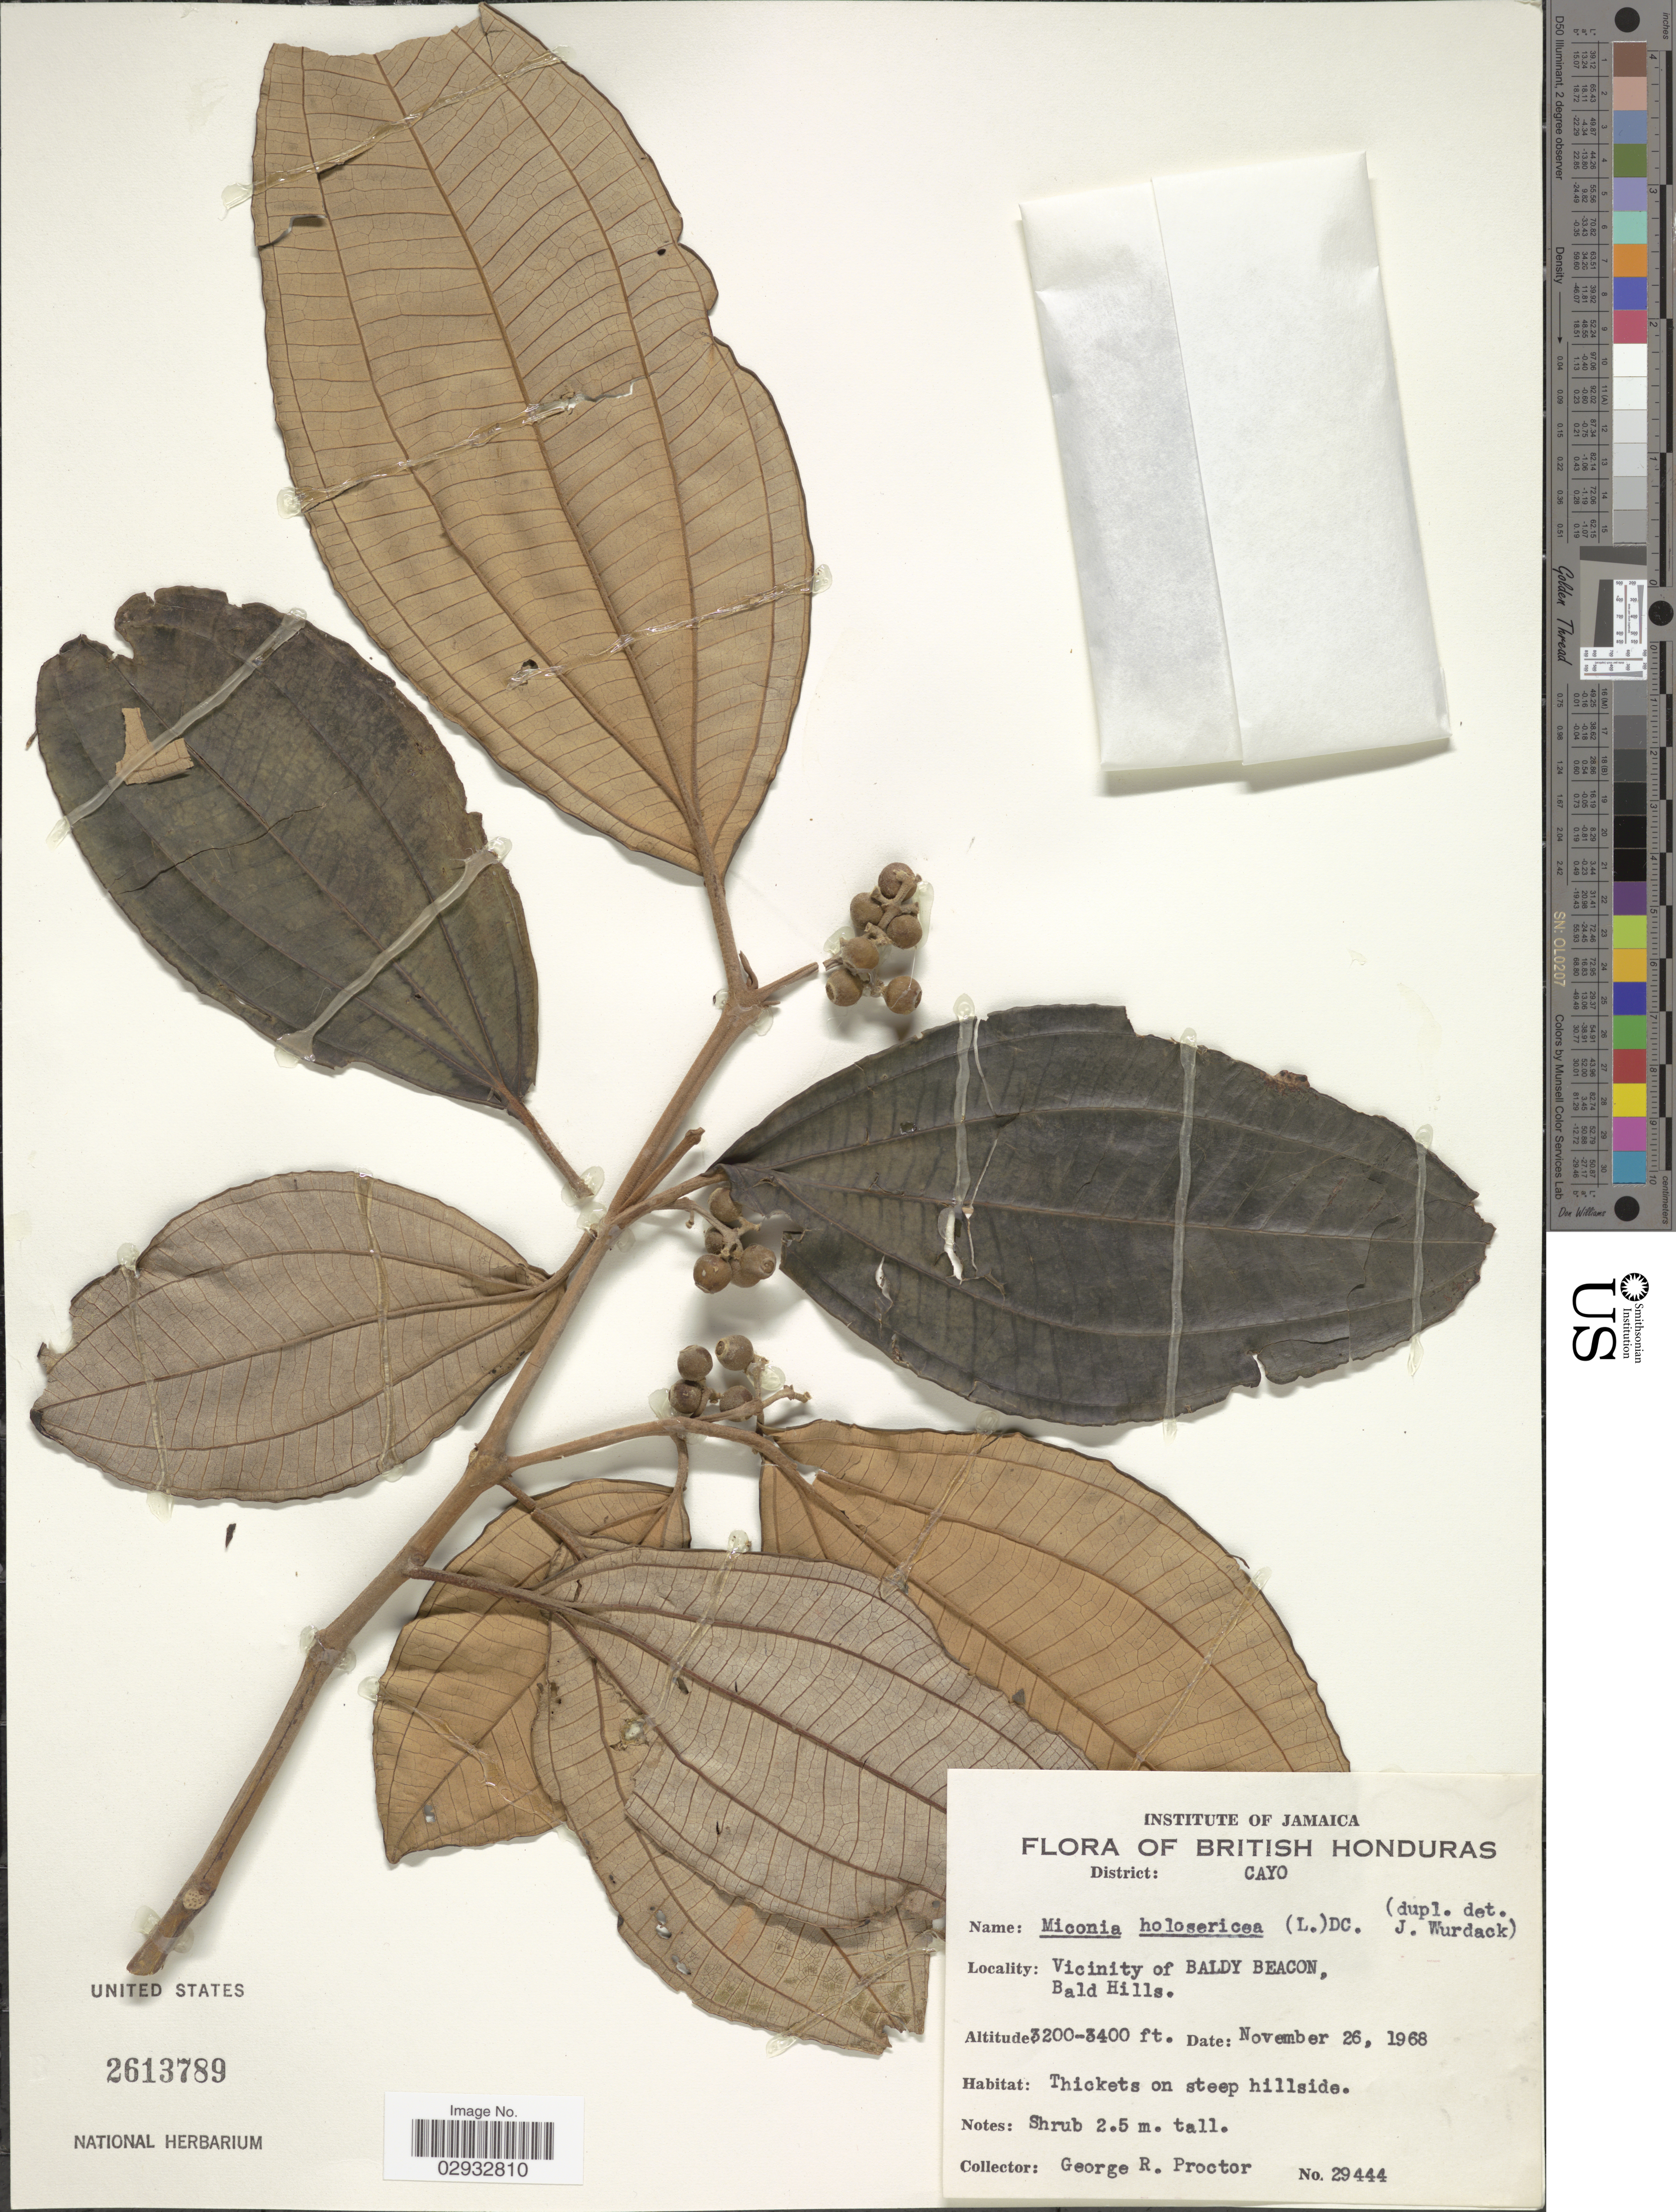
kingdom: Plantae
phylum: Tracheophyta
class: Magnoliopsida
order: Myrtales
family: Melastomataceae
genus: Miconia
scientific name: Miconia holosericea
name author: (L.) DC.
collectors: G. Proctor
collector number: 29444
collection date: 1968-11-26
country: Belize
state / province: Cayo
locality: British Honduras. Vicinity of Baldy Beacon, Bald Hills.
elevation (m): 975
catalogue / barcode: US 2613789